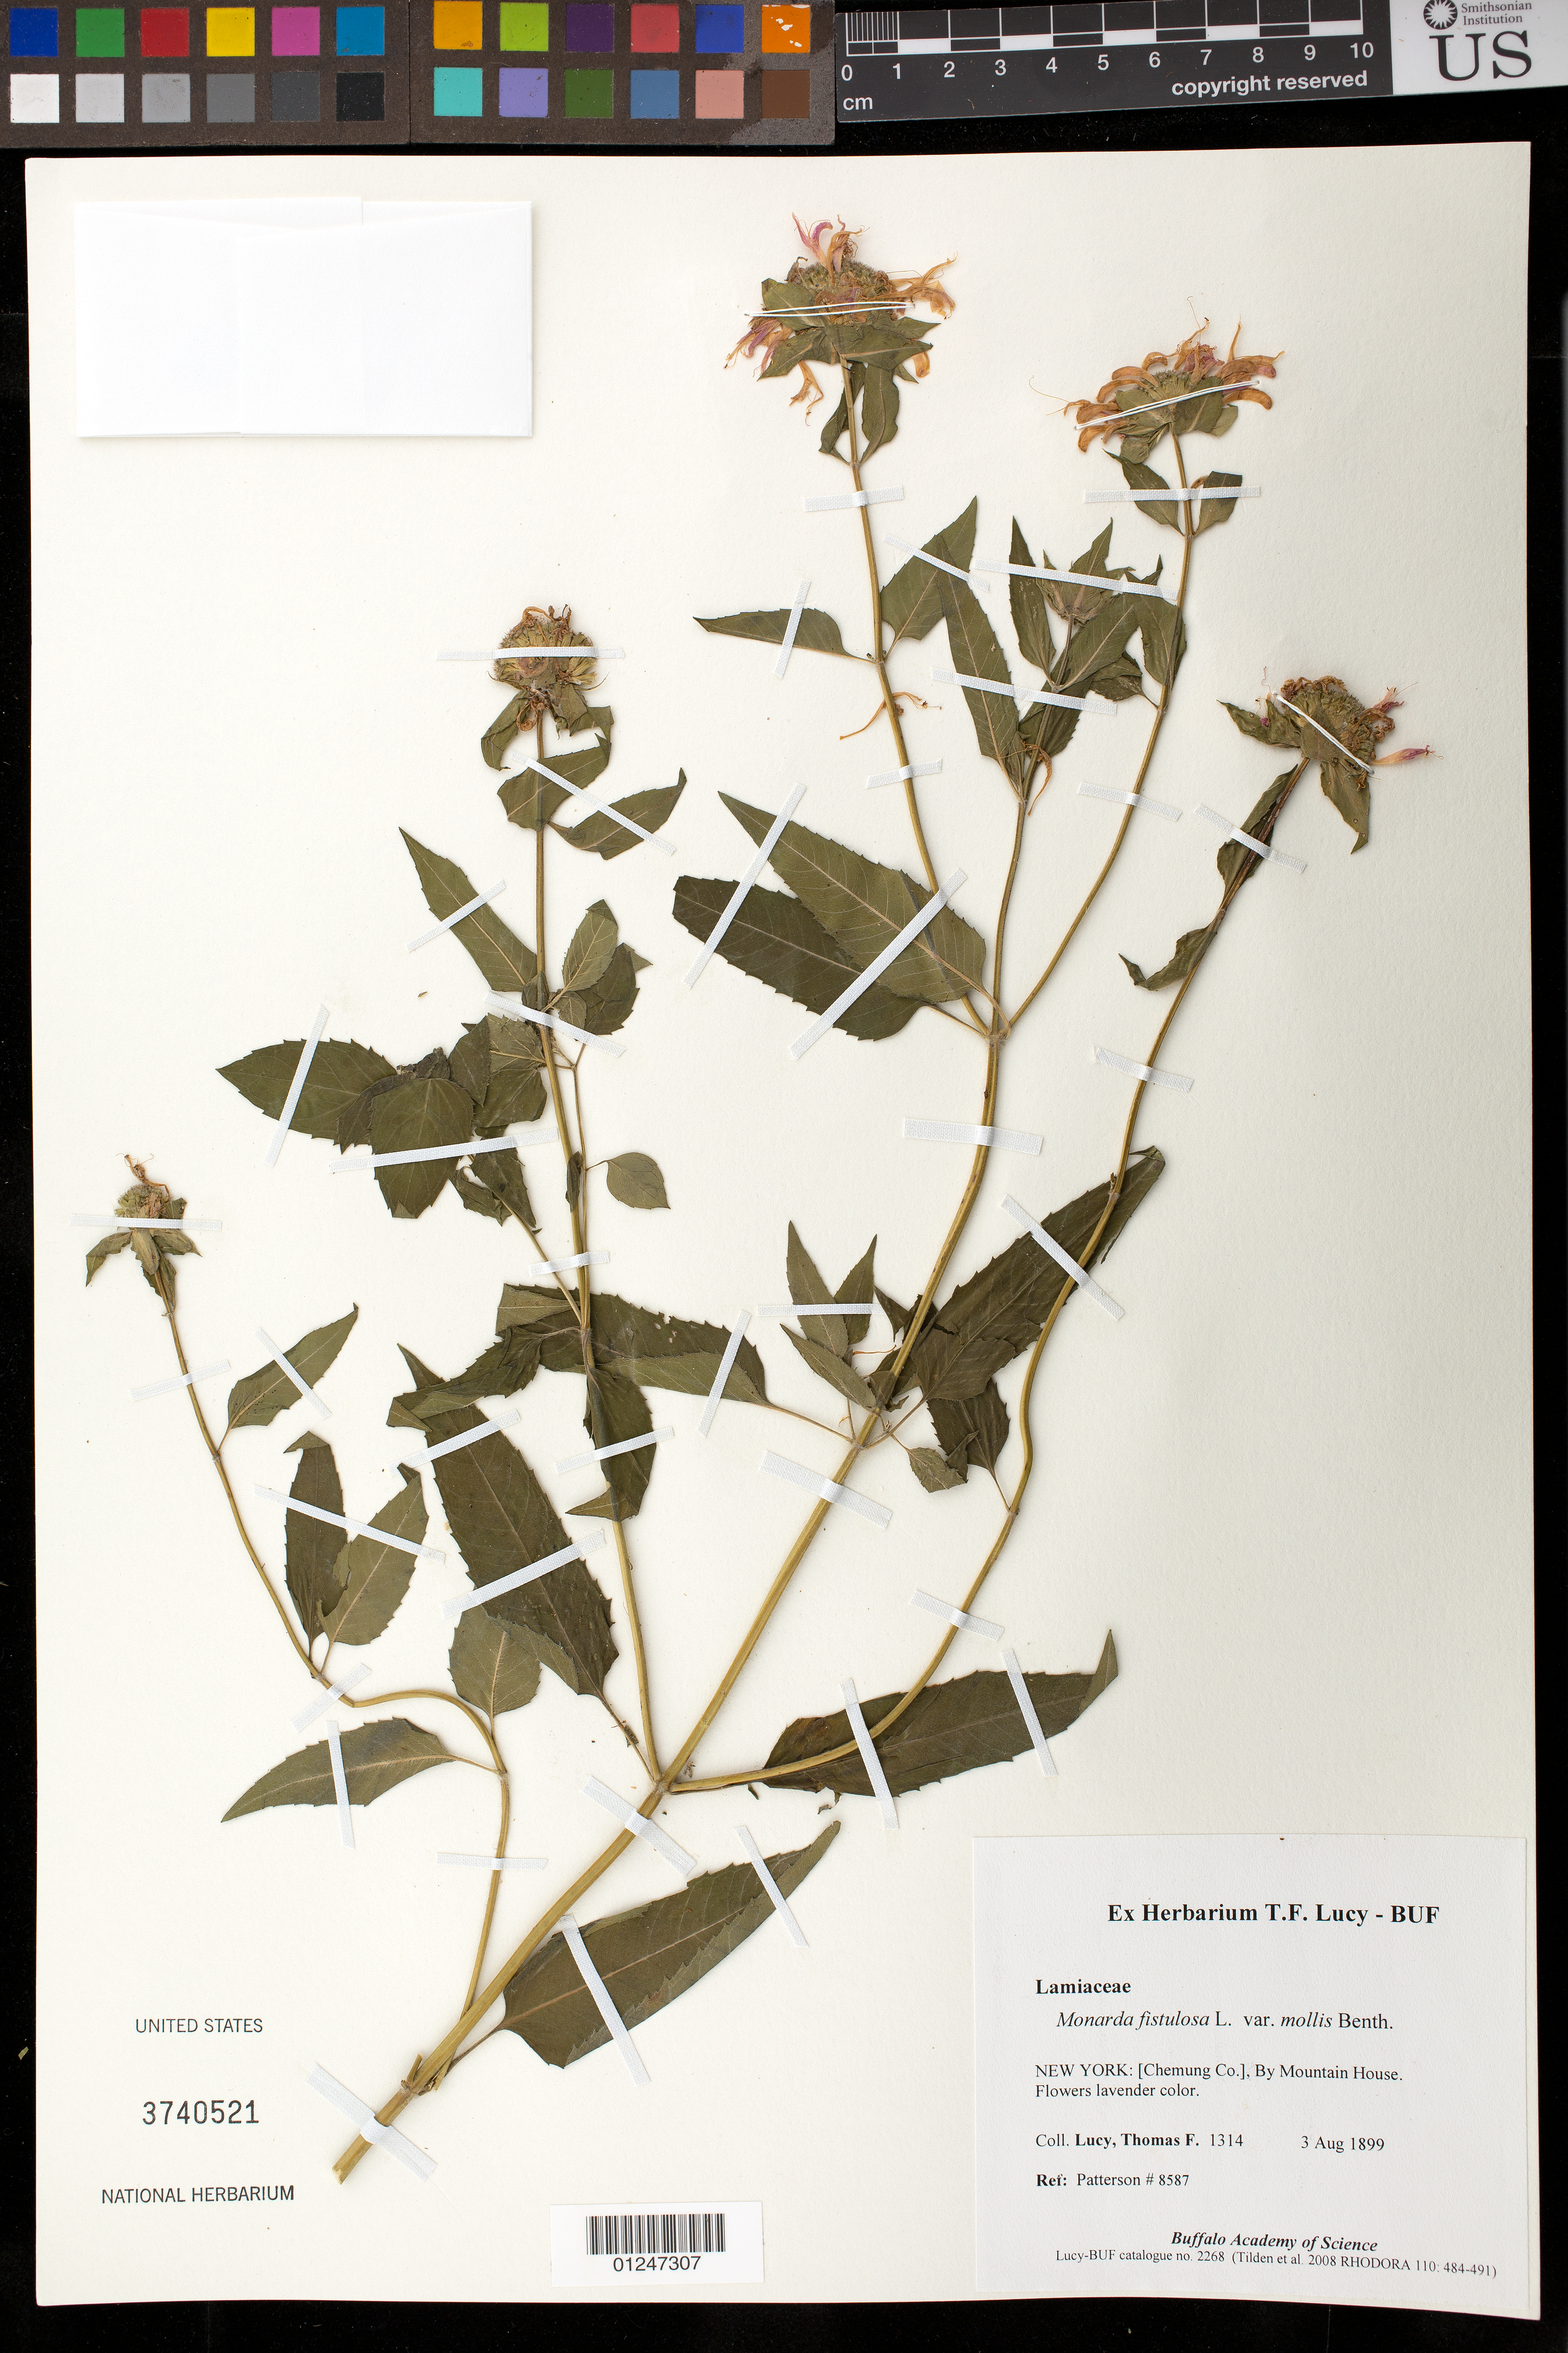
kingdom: Plantae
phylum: Tracheophyta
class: Magnoliopsida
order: Lamiales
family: Lamiaceae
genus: Monarda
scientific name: Monarda fistulosa var. mollis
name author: (L.) L.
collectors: T. Lucy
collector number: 1314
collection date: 1899-08-03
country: United States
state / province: New York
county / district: Chemung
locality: by Mountain House.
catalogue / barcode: US 3740521